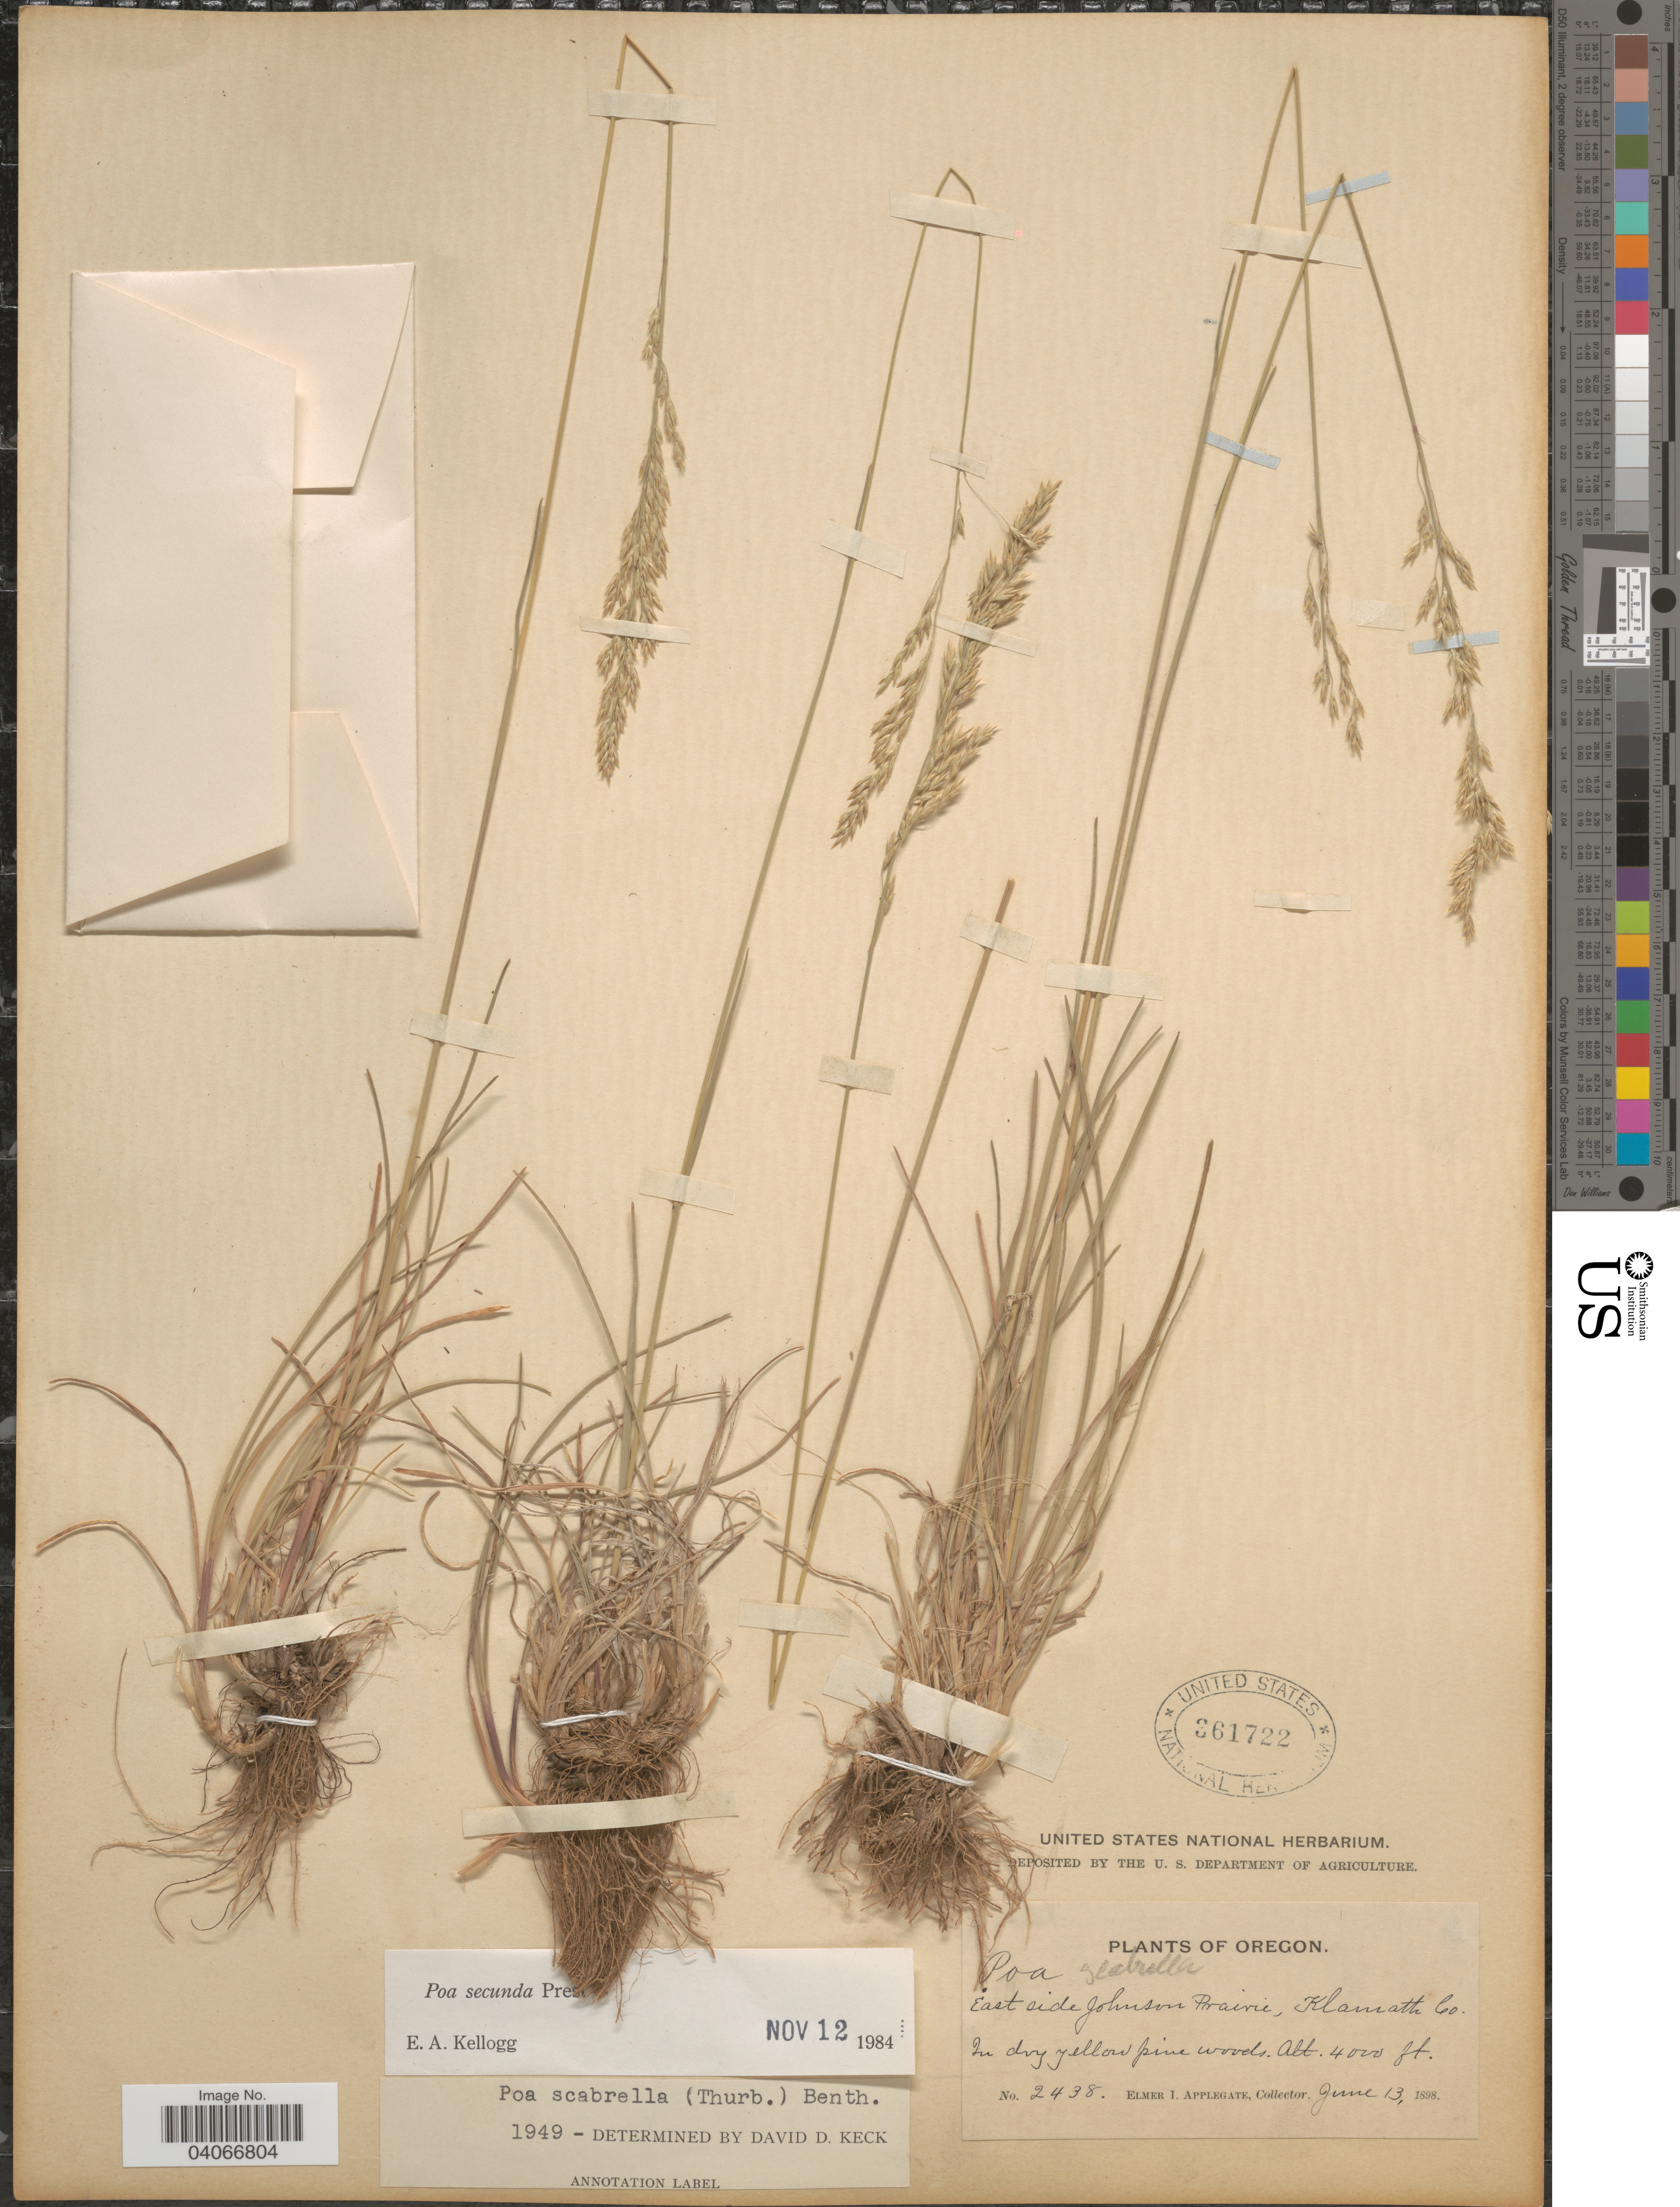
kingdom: Plantae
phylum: Tracheophyta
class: Liliopsida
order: Poales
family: Poaceae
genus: Poa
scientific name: Poa secunda subsp. secunda var. scabrella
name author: (Thurb.) Soreng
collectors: E. I. Applegate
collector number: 2438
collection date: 1898-06-13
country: United States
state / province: Oregon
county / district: Klamath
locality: East side Johnson Prairie, Klamath Co.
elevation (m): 1219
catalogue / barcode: US 361722